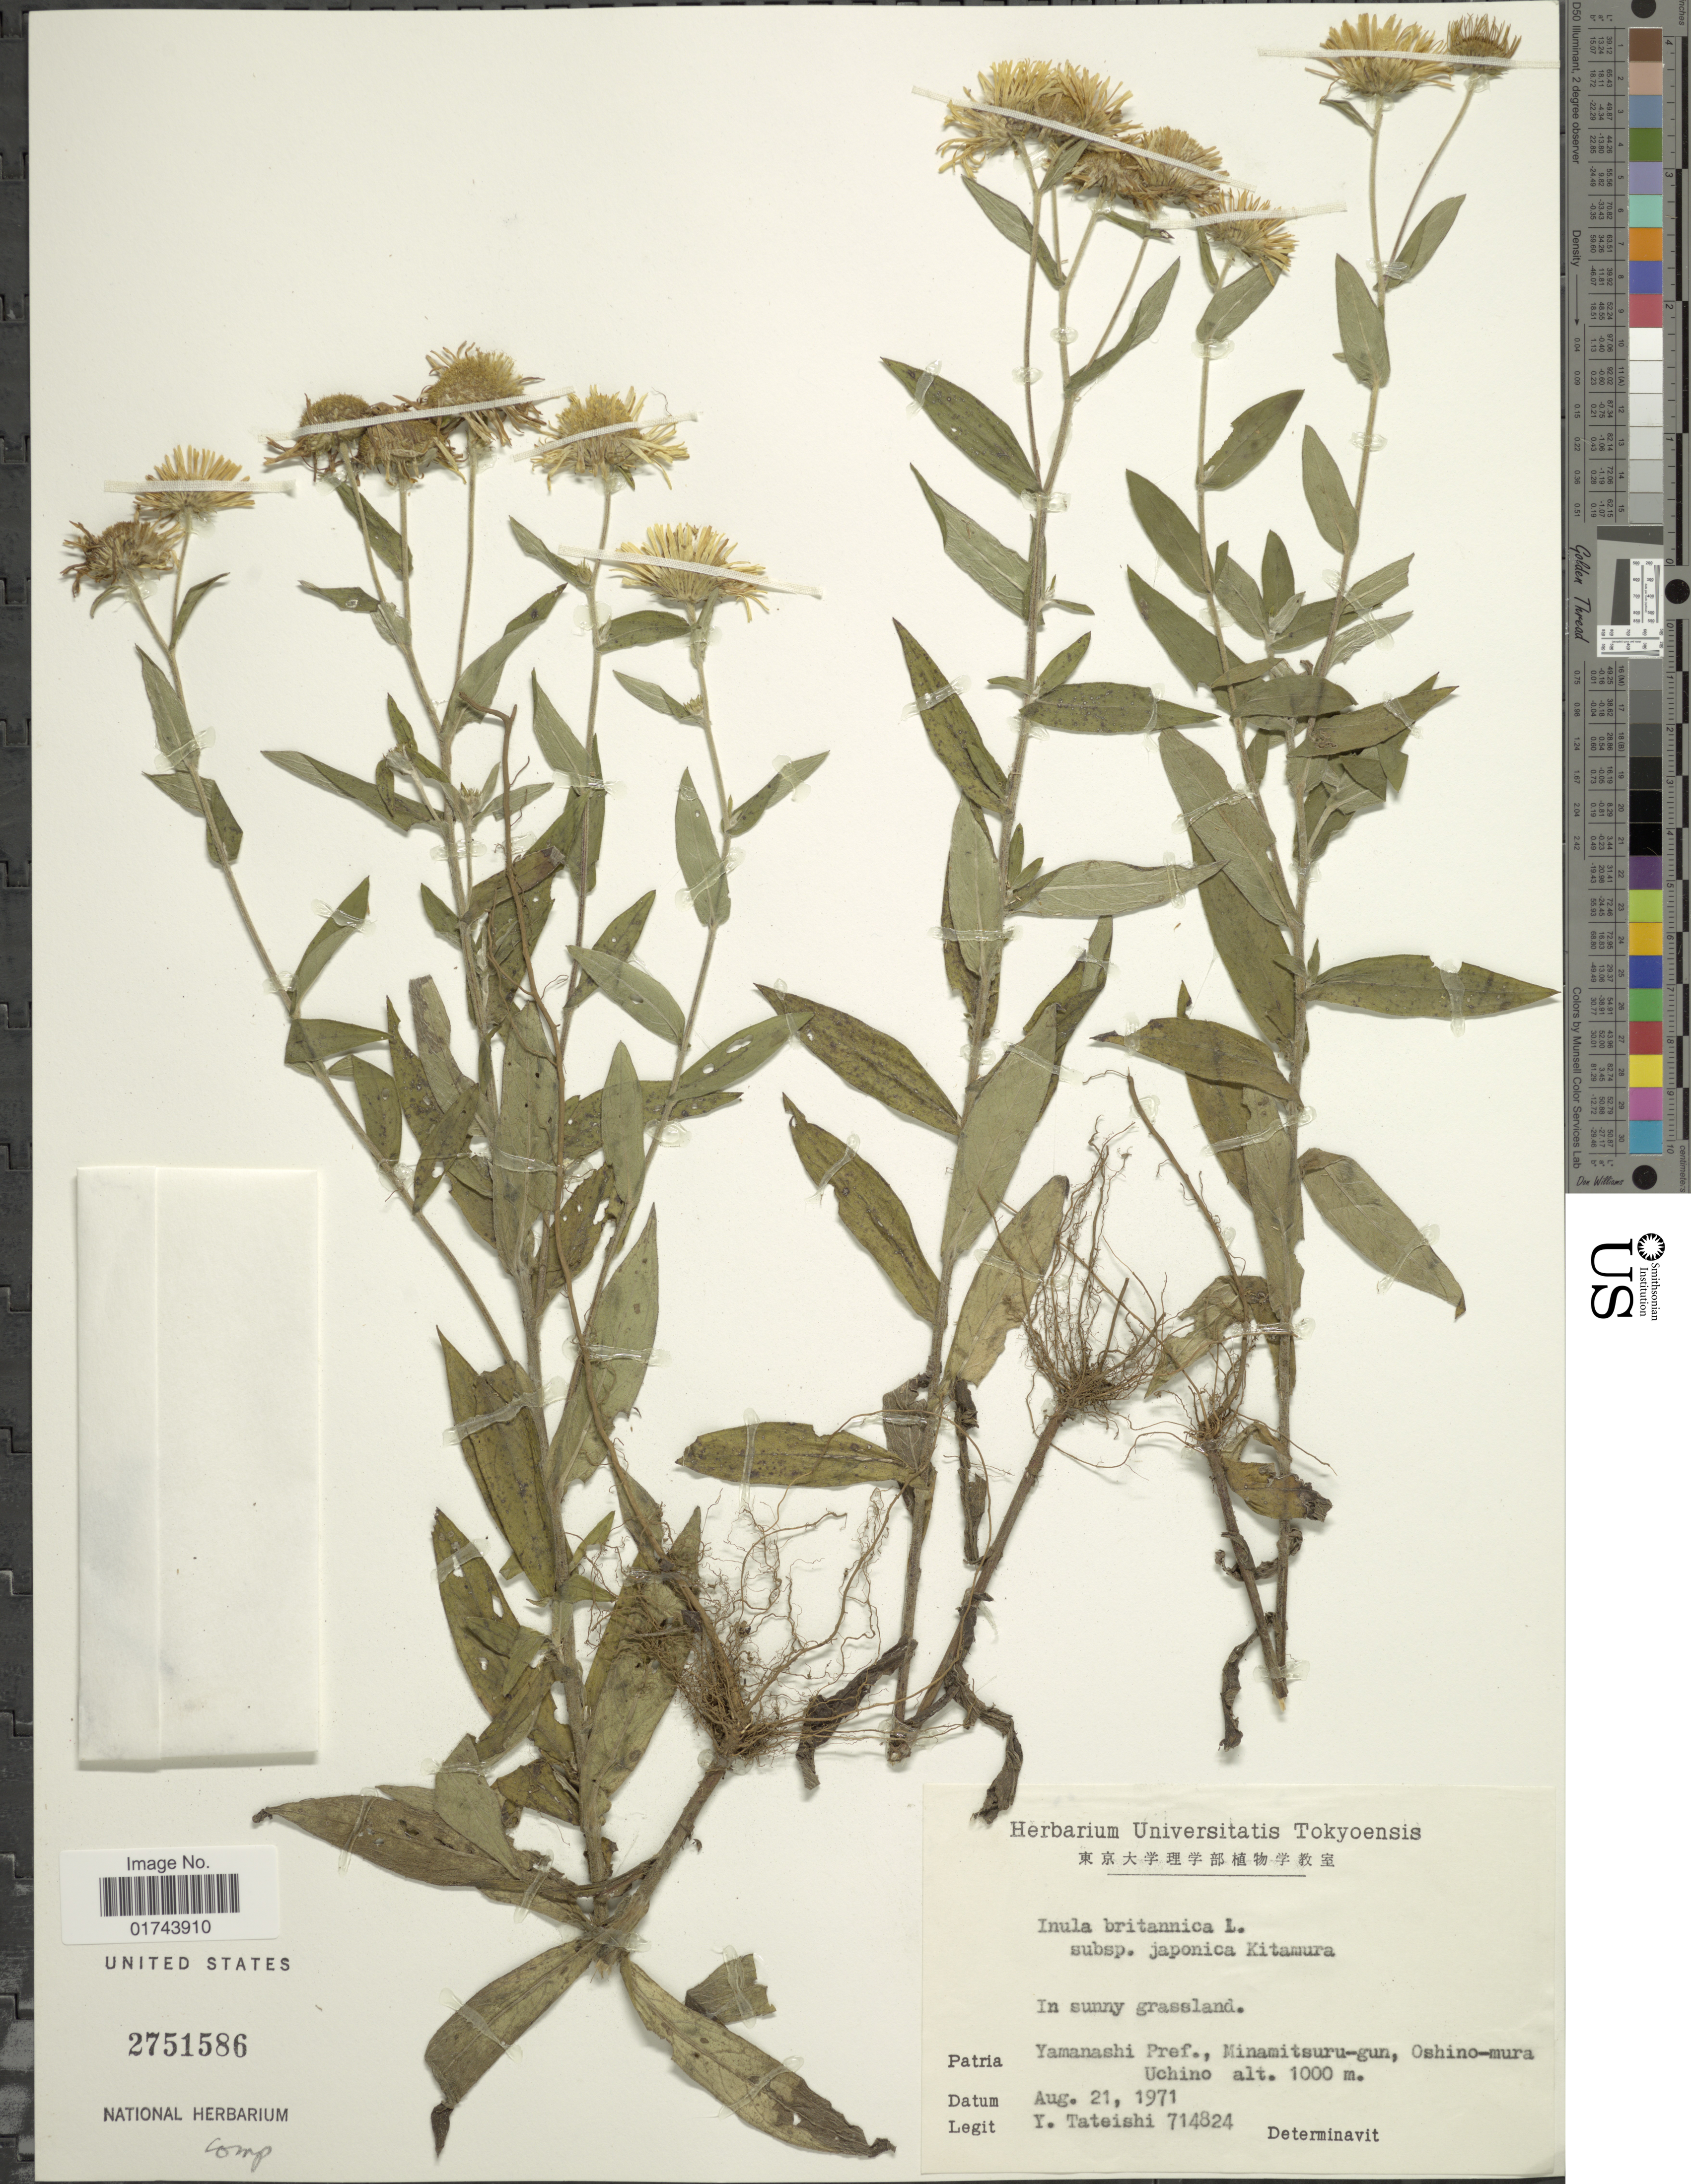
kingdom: Plantae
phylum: Tracheophyta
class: Magnoliopsida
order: Asterales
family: Asteraceae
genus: Inula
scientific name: Inula britannica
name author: L.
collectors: Y. Tateishi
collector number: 714824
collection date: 1970-08-21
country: Japan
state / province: Yamanasi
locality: Yamanashi Pref., Minamitsuru-gun, Oshino-mura, Uchino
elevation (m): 1000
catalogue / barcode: US 2751586